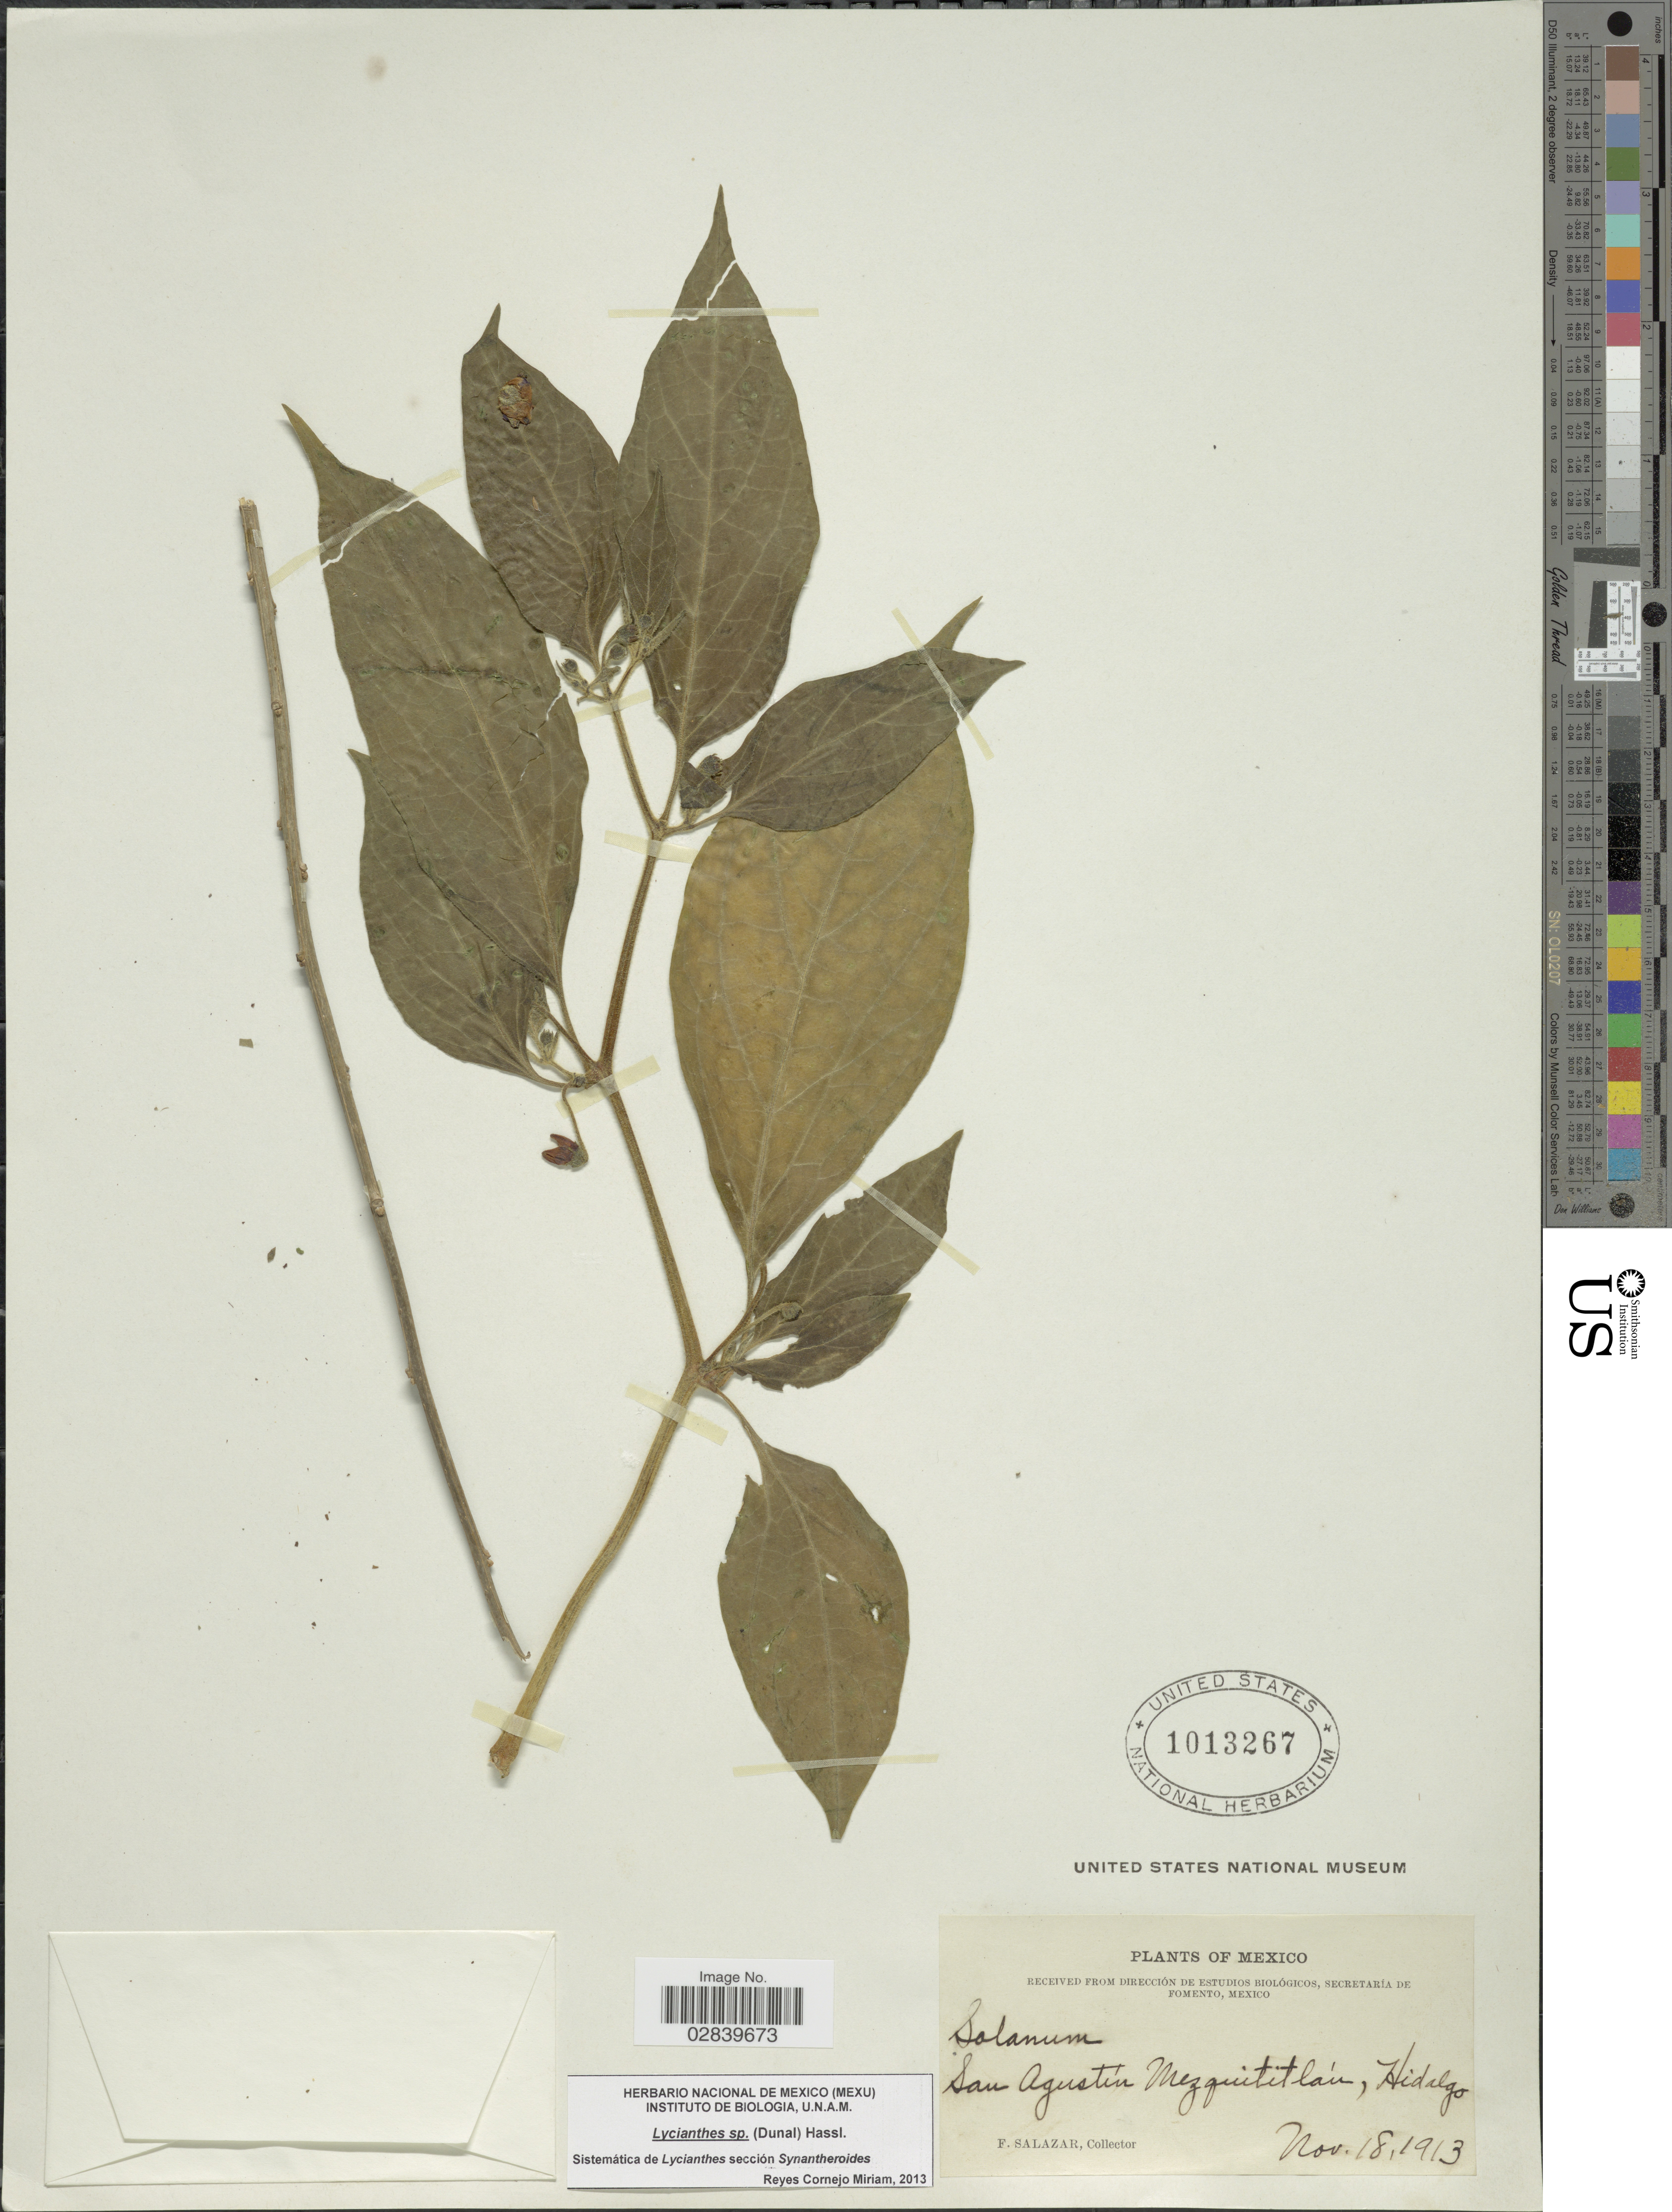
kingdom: Plantae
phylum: Tracheophyta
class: Magnoliopsida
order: Solanales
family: Solanaceae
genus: Lycianthes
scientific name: Lycianthes sp.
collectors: F. Salazar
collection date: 1913-11-18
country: Mexico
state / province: Hidalgo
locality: San Ahustin Mezquitetlán.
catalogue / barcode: US 1013267